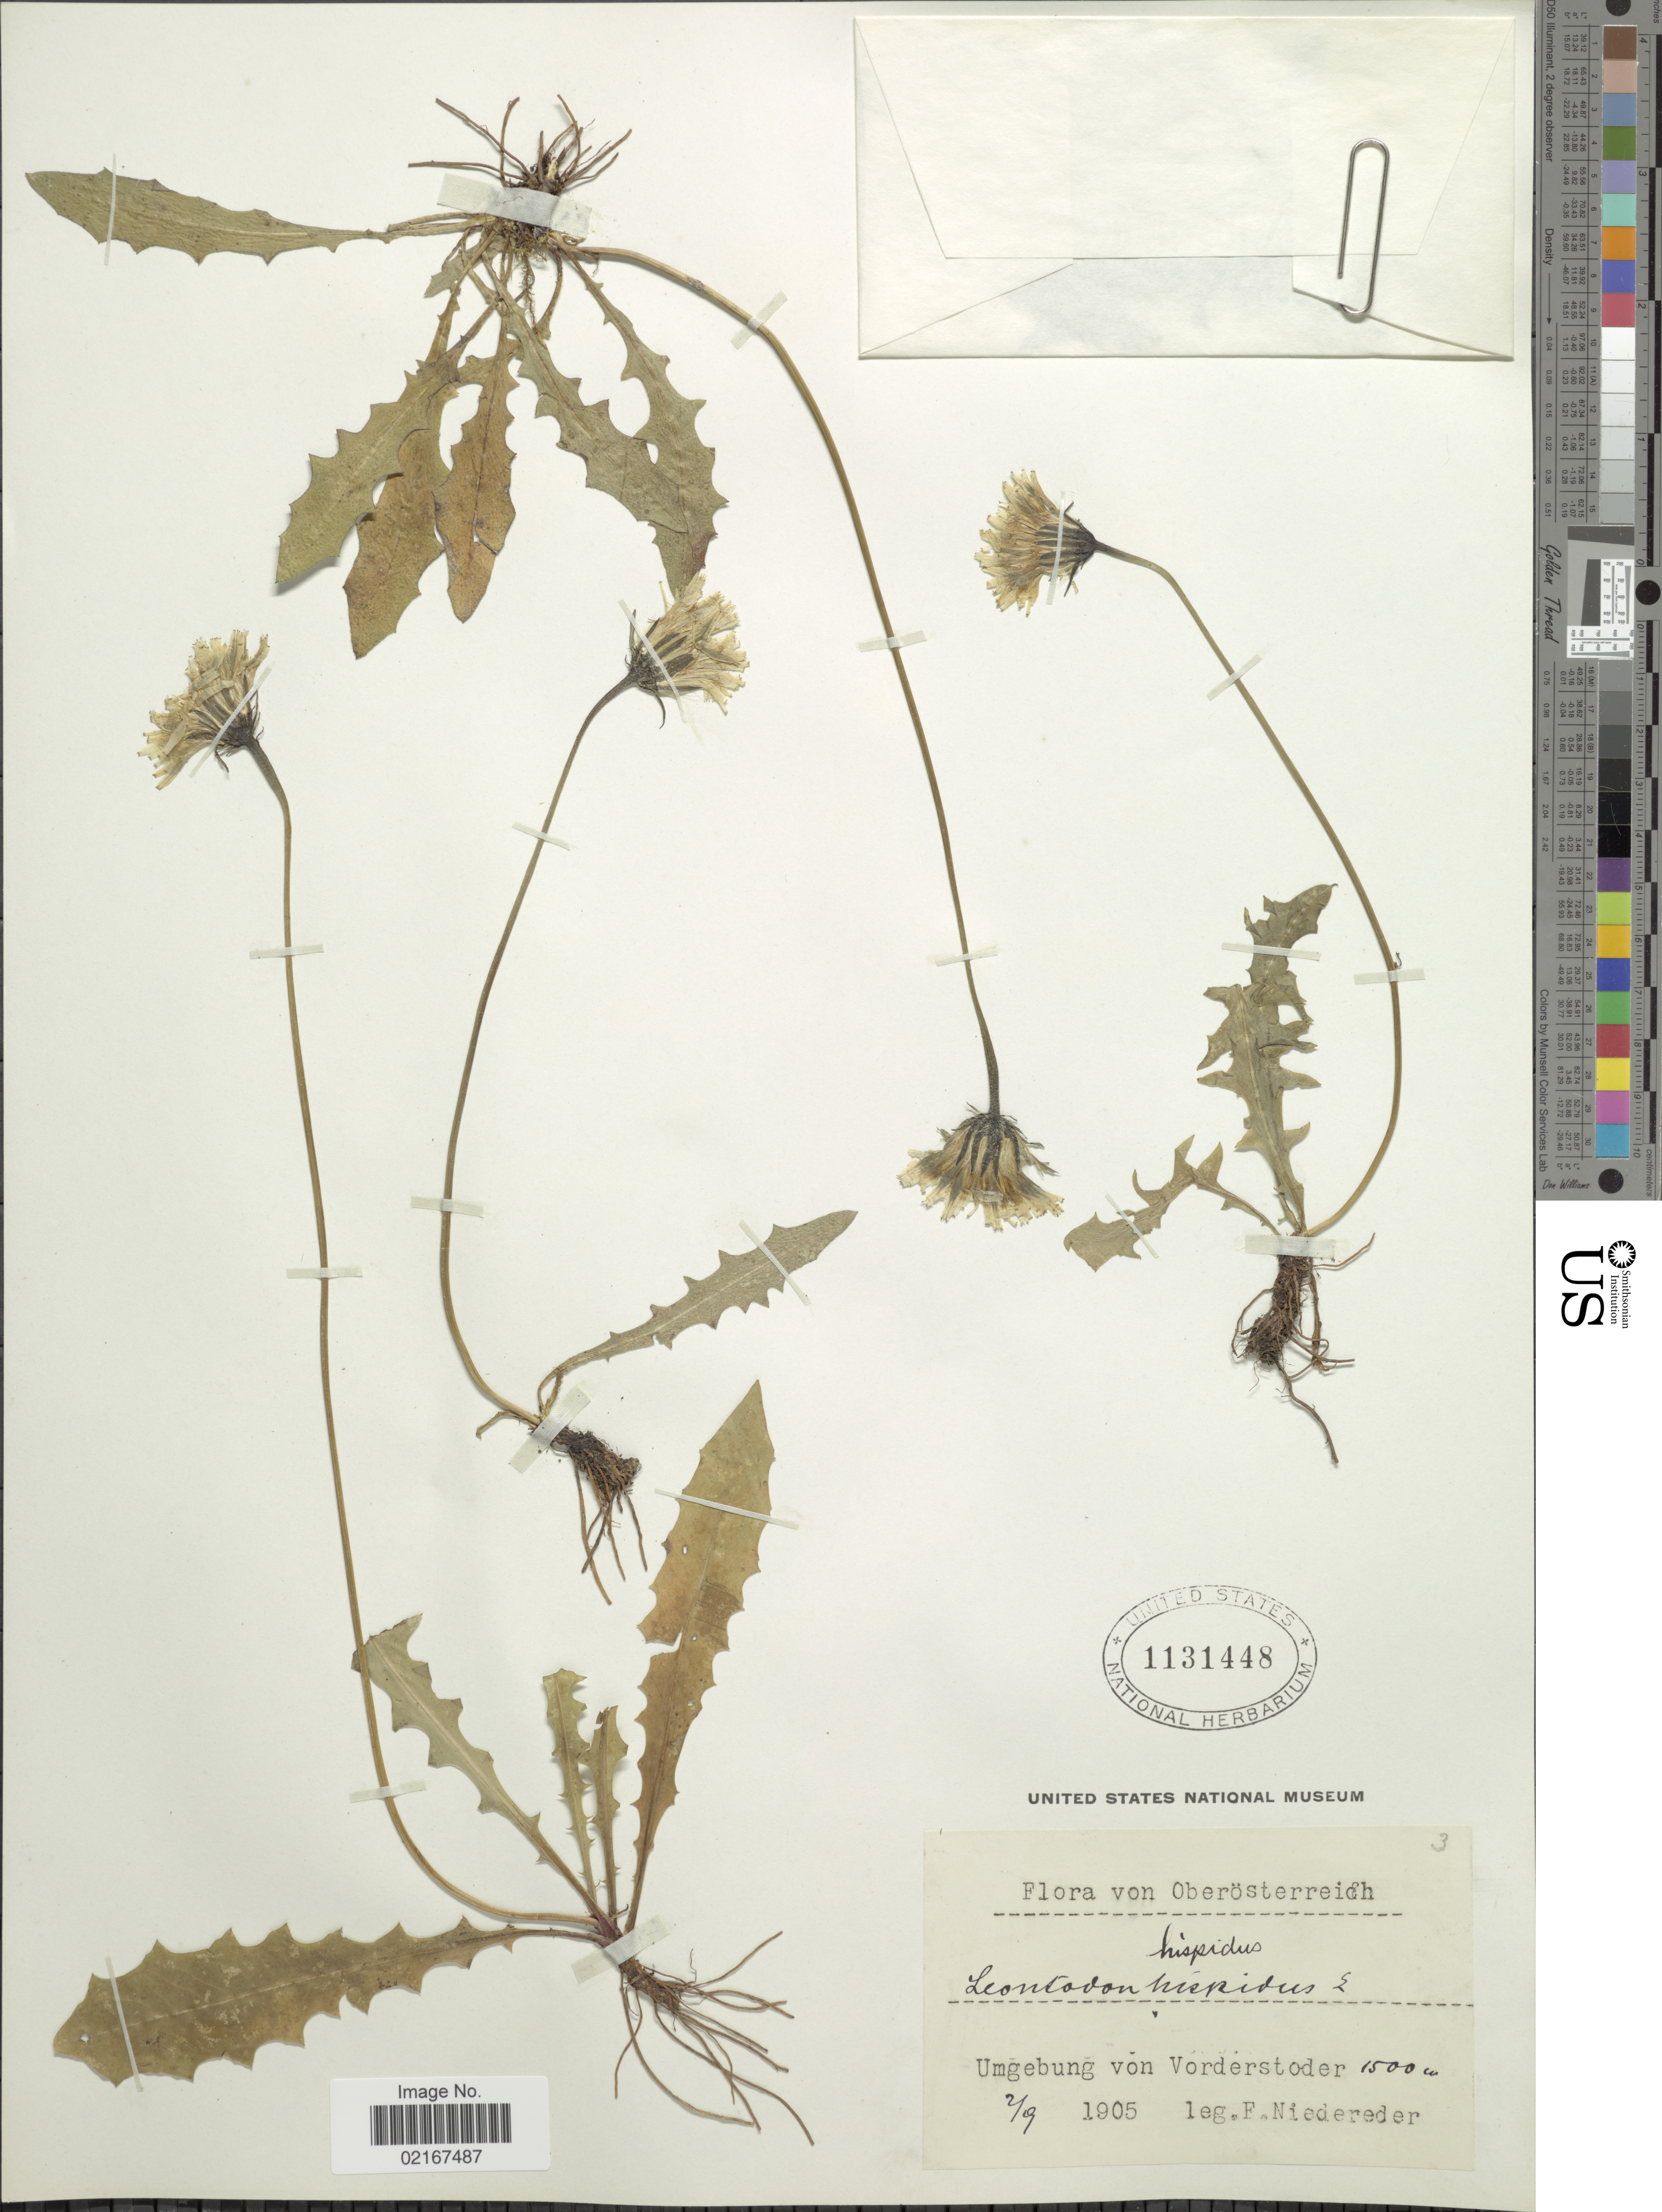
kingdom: Plantae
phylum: Tracheophyta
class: Magnoliopsida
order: Asterales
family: Asteraceae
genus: Leontodon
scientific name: Leontodon hispidus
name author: L.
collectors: F. Niedereder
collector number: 3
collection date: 1905-09-02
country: Austria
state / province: Oberosterreich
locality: Umgebung von Vorderstoder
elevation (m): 1500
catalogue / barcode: US 1131448